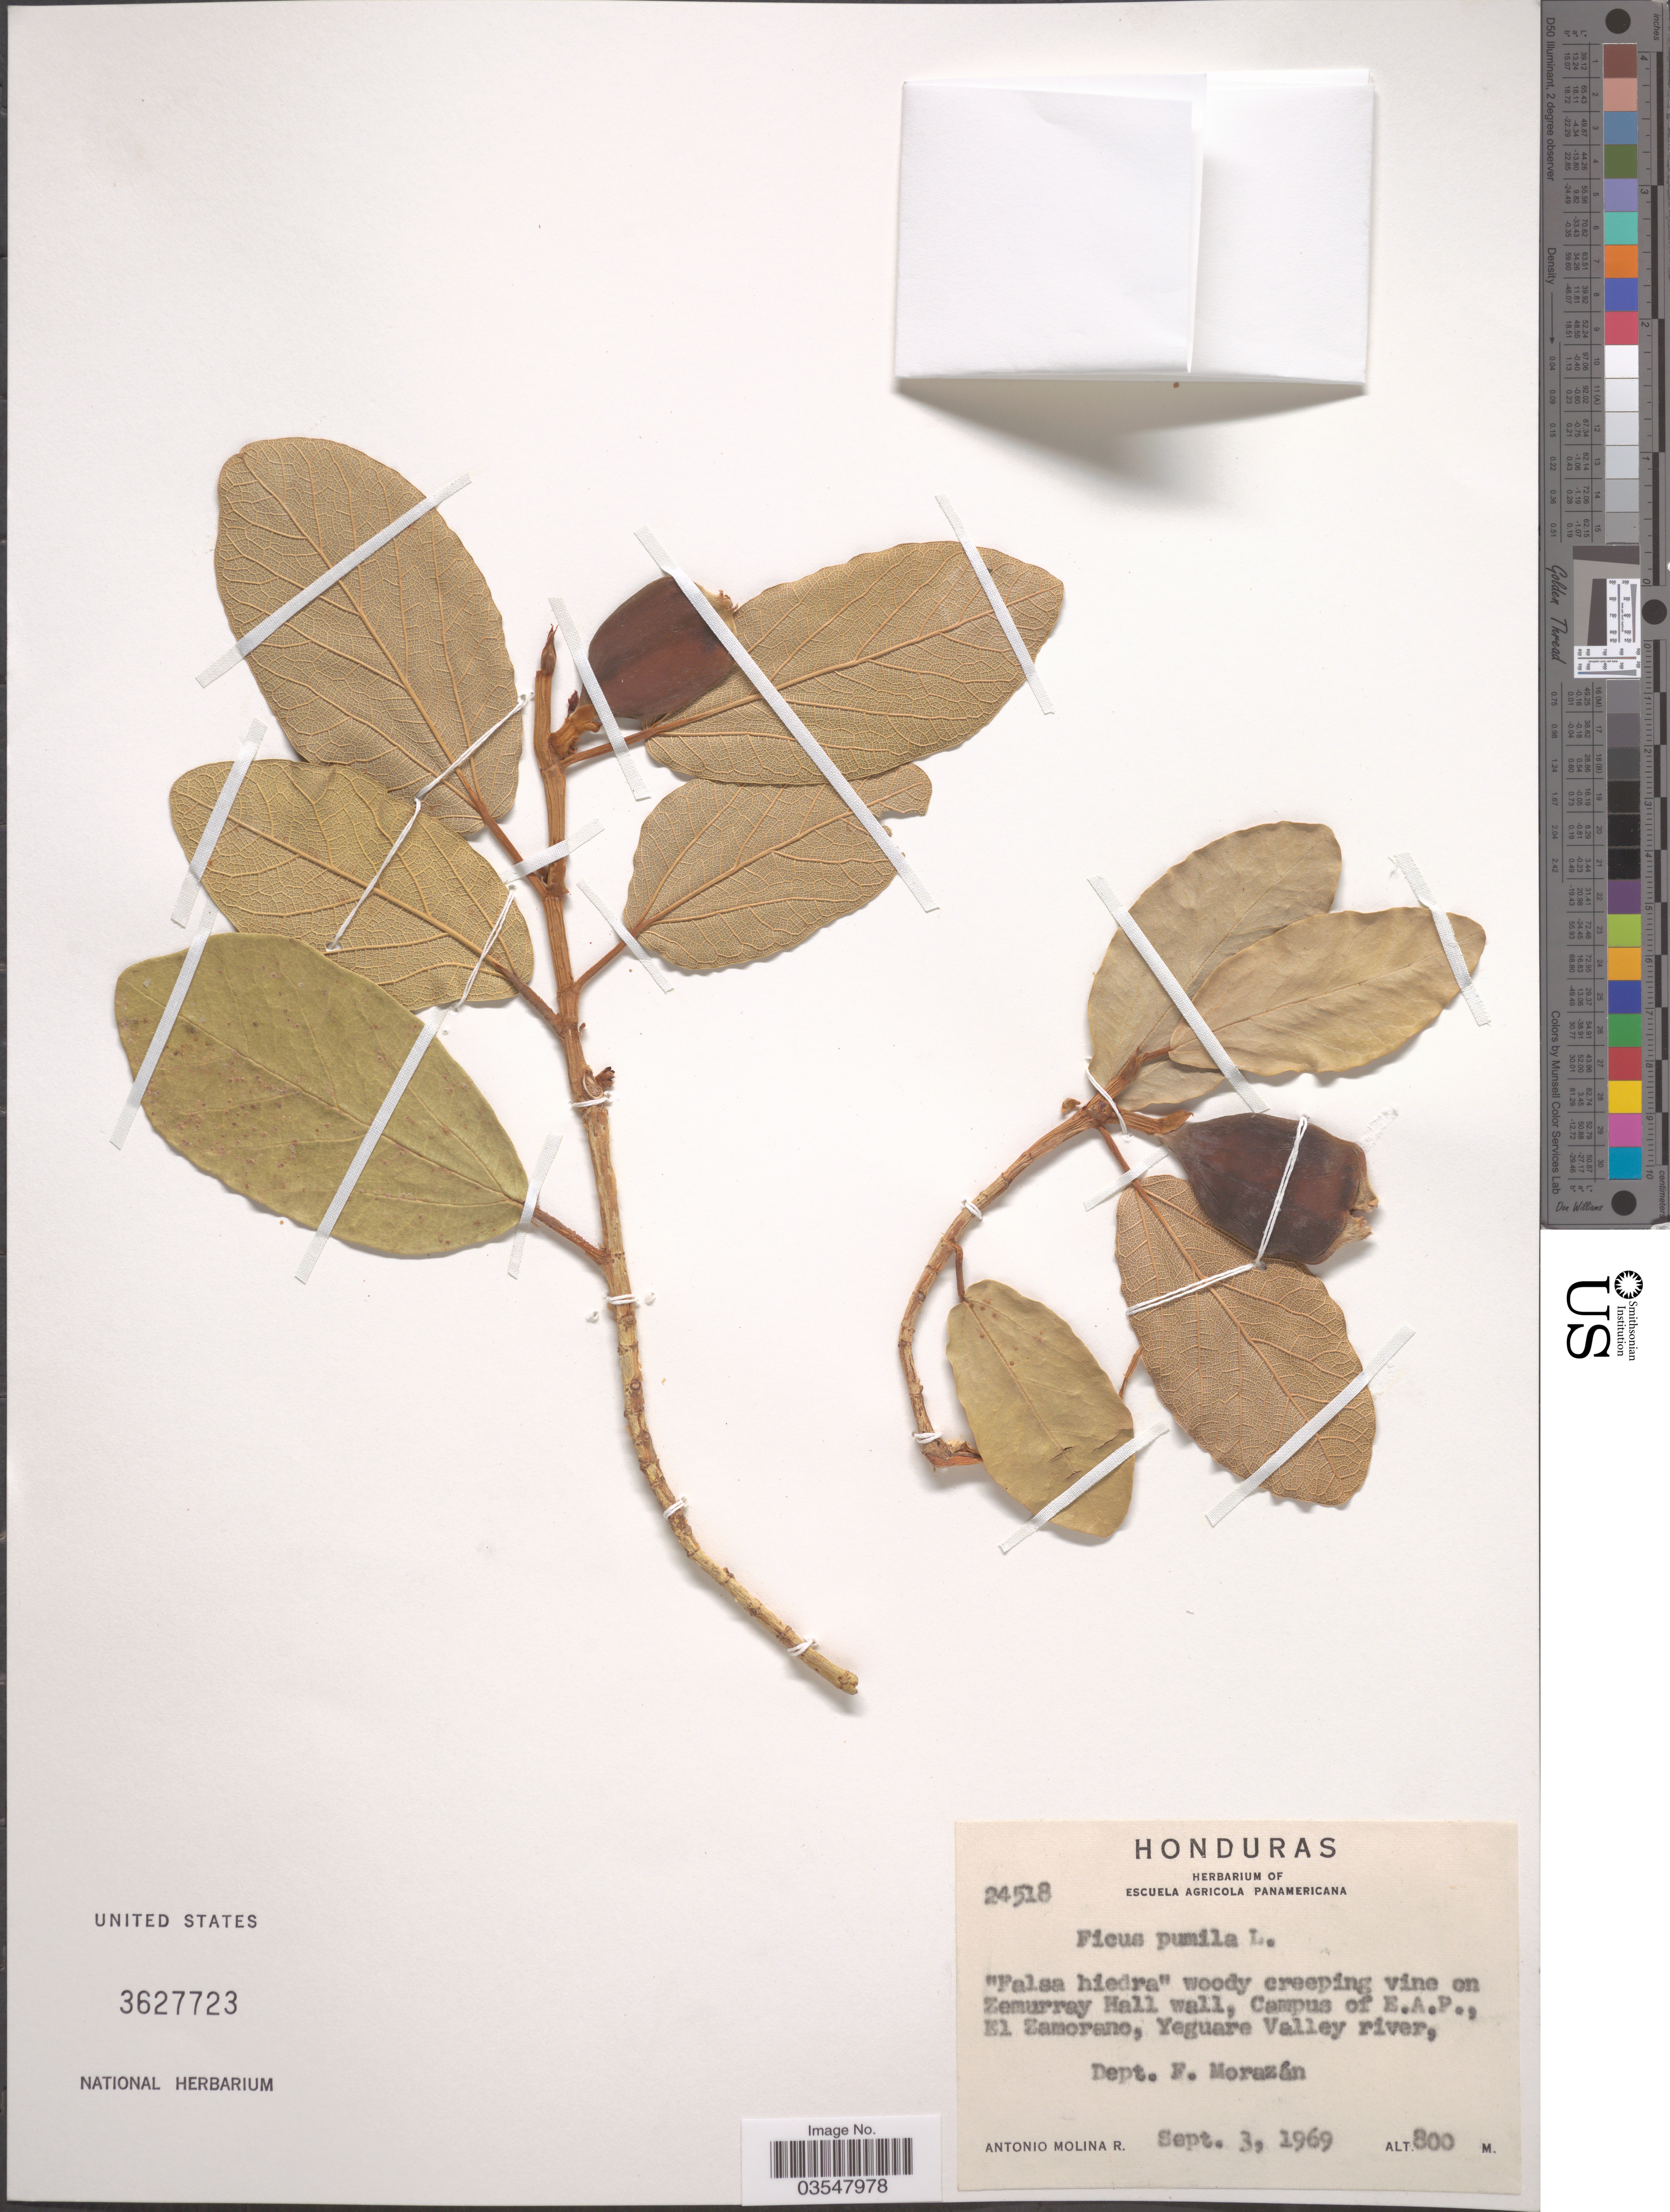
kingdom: Plantae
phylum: Tracheophyta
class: Magnoliopsida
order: Rosales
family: Moraceae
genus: Ficus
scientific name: Ficus pumila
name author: L.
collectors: A. Molina R.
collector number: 24518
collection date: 1969-09-03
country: El Salvador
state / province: Morazan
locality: On Zemurray Hall wall, Campus of E.A.P., El Zamorano, Yeguare Valley river, Dept. F. Morazán.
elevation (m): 800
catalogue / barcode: US 3627723